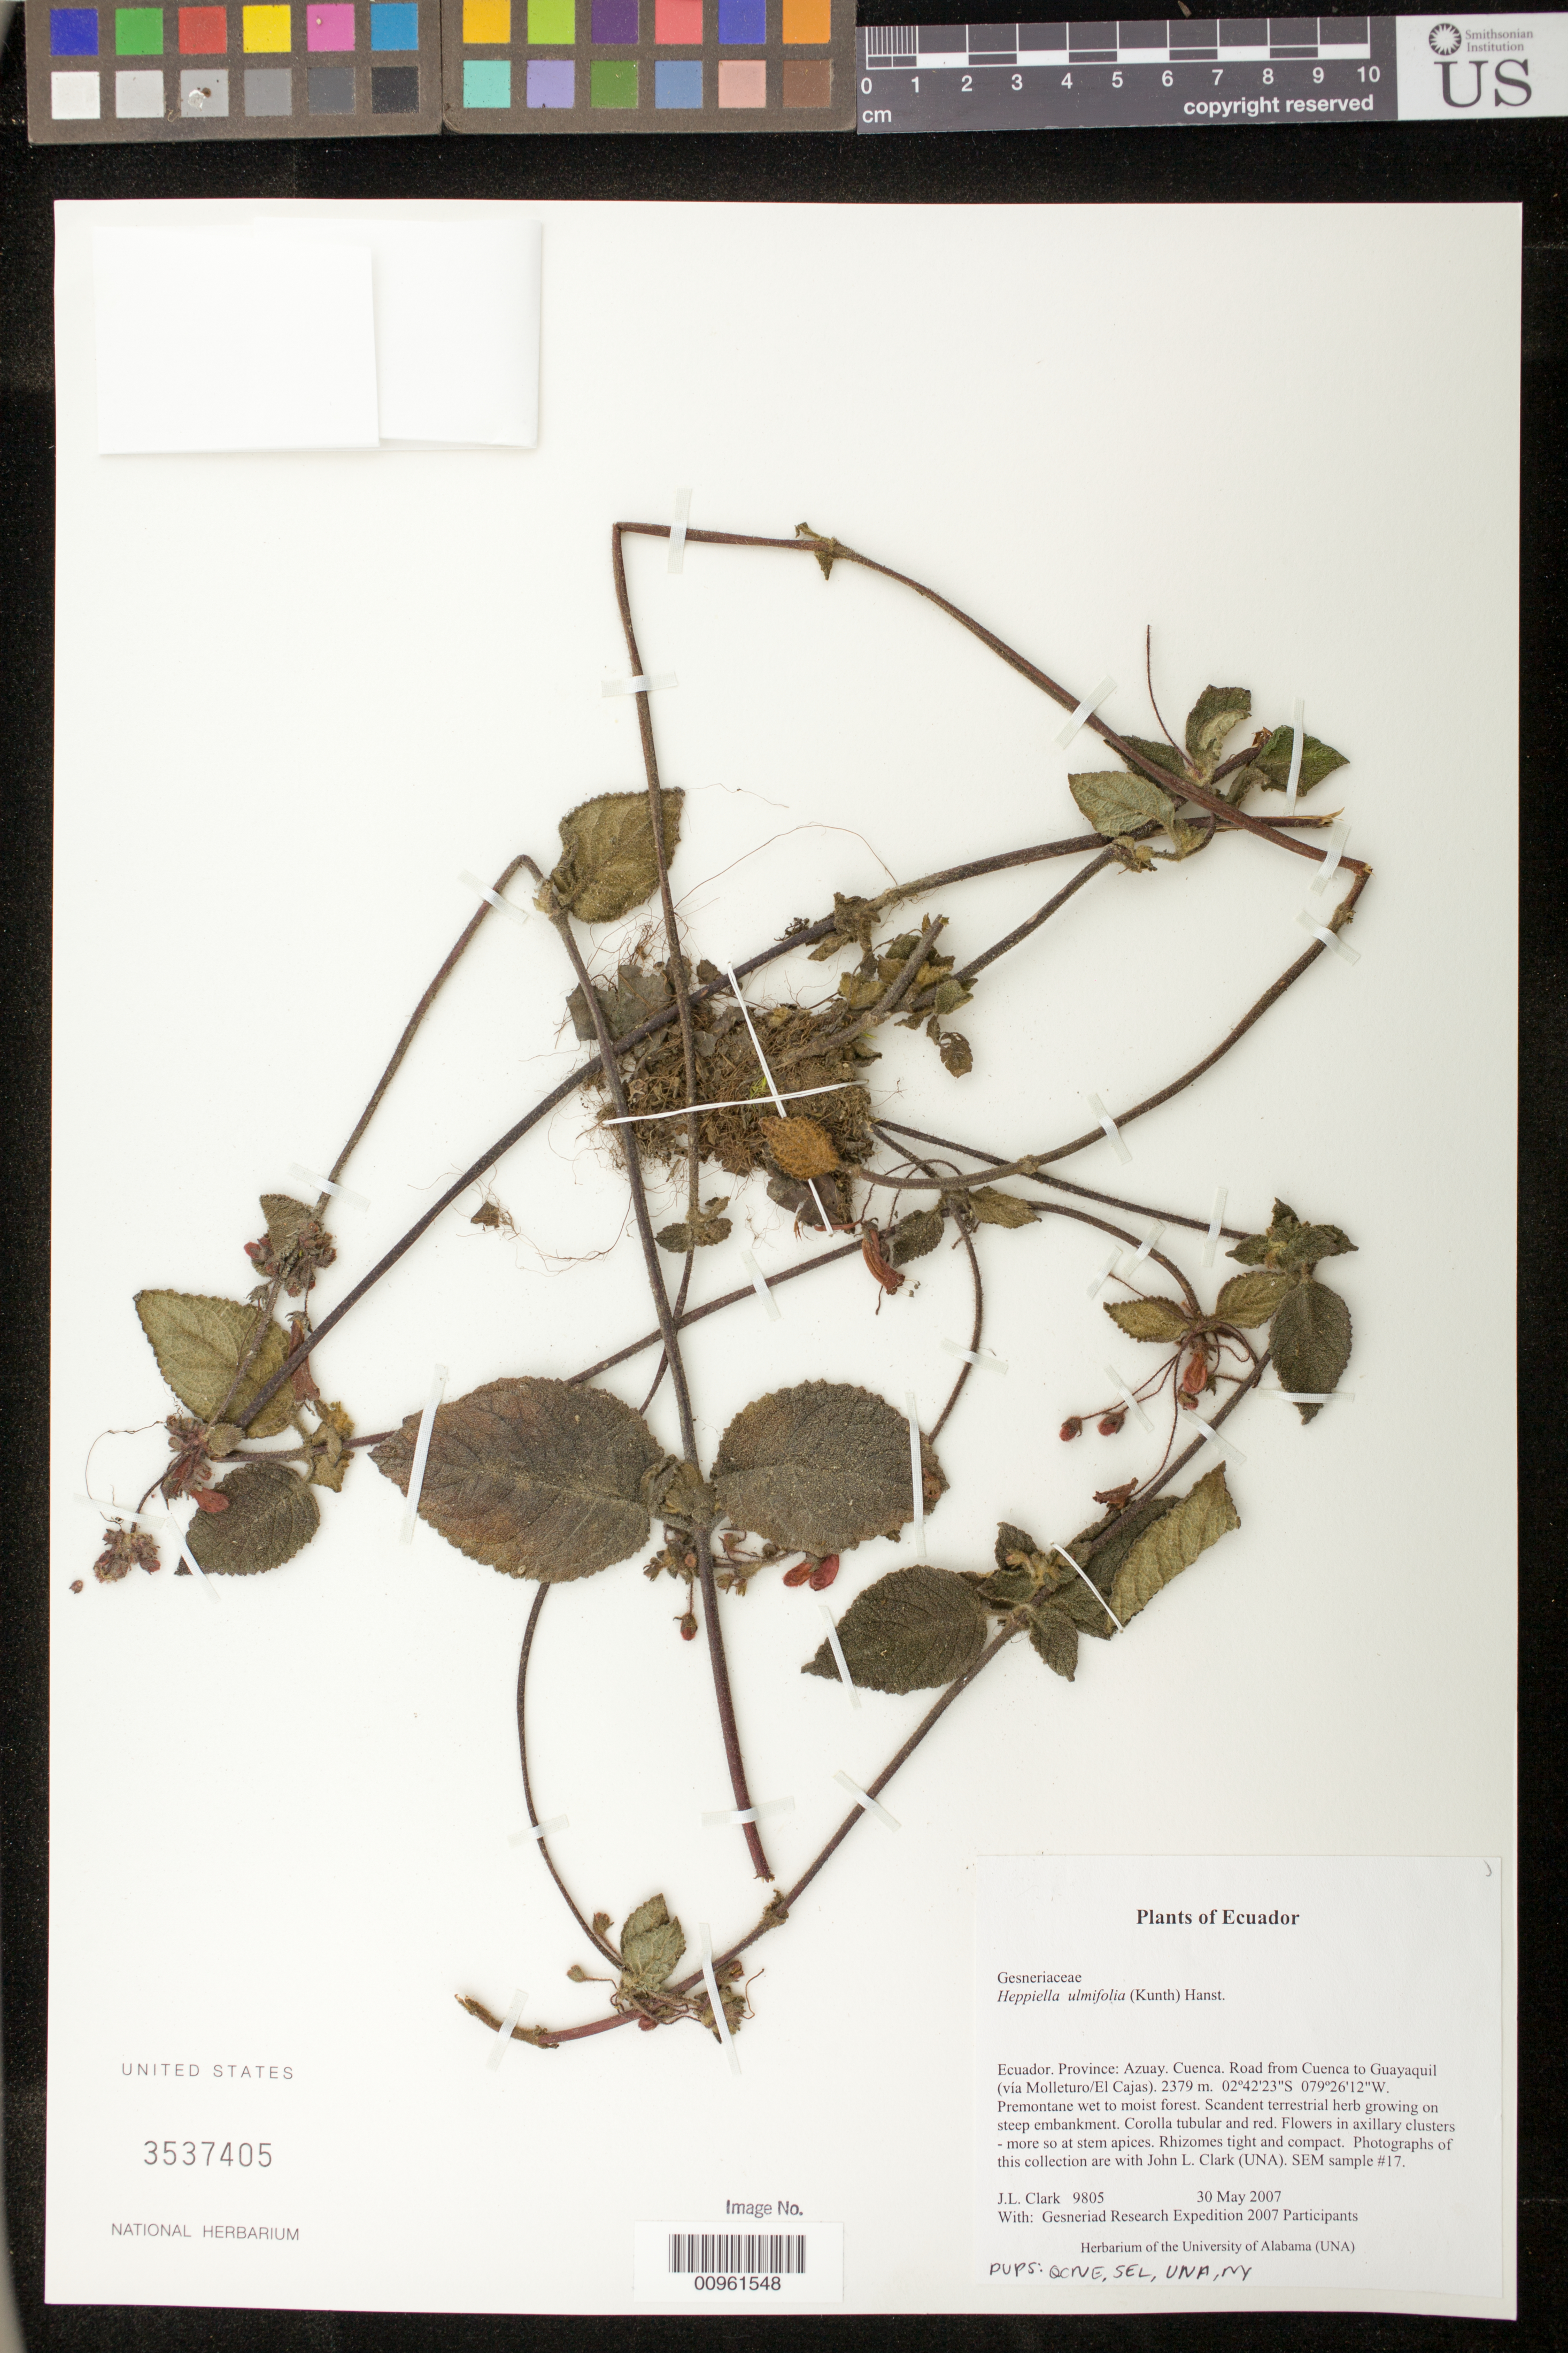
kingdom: Plantae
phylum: Tracheophyta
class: Magnoliopsida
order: Lamiales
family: Gesneriaceae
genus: Heppiella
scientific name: Heppiella ulmifolia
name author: (Kunth) Hanst.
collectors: J. L. Clark & Gesneriad Research Expedition 2007 Participants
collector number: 9805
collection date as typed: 30 May 2007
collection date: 2007-05-30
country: Ecuador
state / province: Azuay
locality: Cuenca. Road from Cuenca to Guayaquil (vía Molleturo/El Cajas).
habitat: Premontane wet to moist forest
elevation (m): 2379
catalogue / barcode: US 3537405